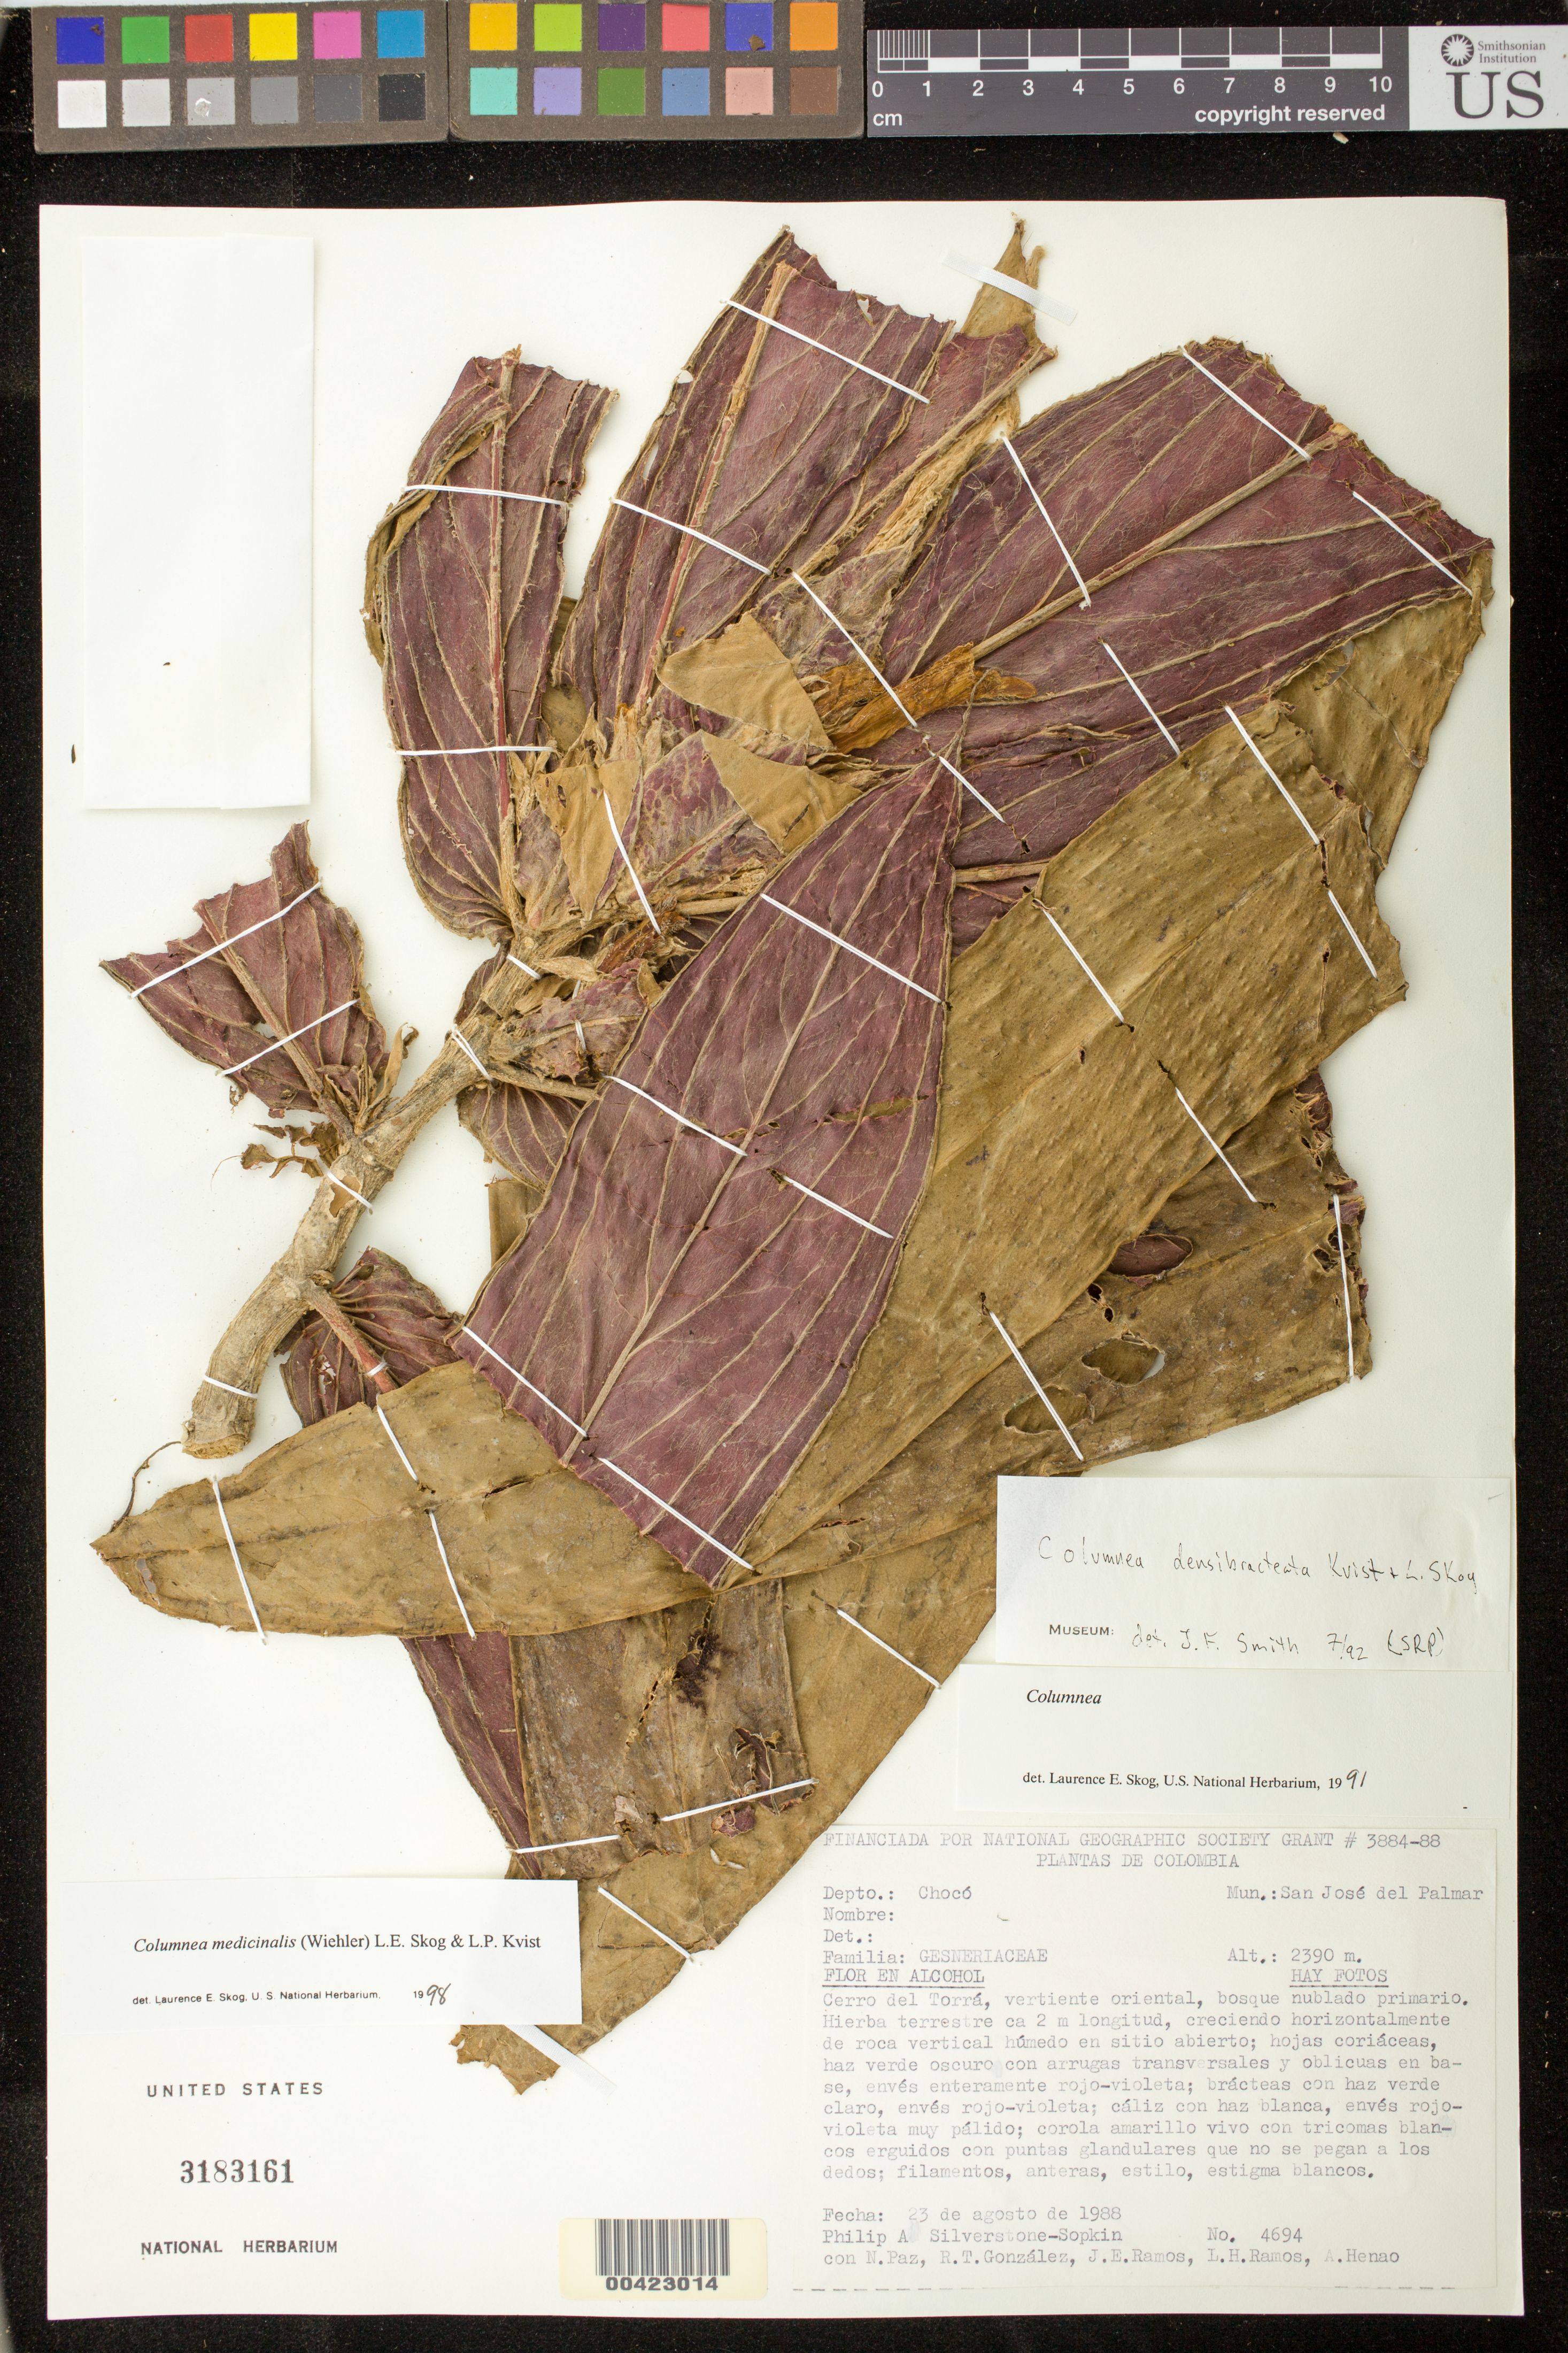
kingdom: Plantae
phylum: Tracheophyta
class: Magnoliopsida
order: Lamiales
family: Gesneriaceae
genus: Columnea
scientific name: Columnea rangelii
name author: M. Amaya & O.H. Marín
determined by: Skog, Laurence E.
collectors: P. A. Silverstone-Sopkin, N. Paz, L. Ramos, A. Hanao, J. E. Ramos & R. Gonzalez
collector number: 4694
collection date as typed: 23 Aug 1988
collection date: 1988-08-23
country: Colombia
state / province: Chocó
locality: San Jose del Palmar, Cerro del Torra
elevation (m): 2390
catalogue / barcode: US 3183161